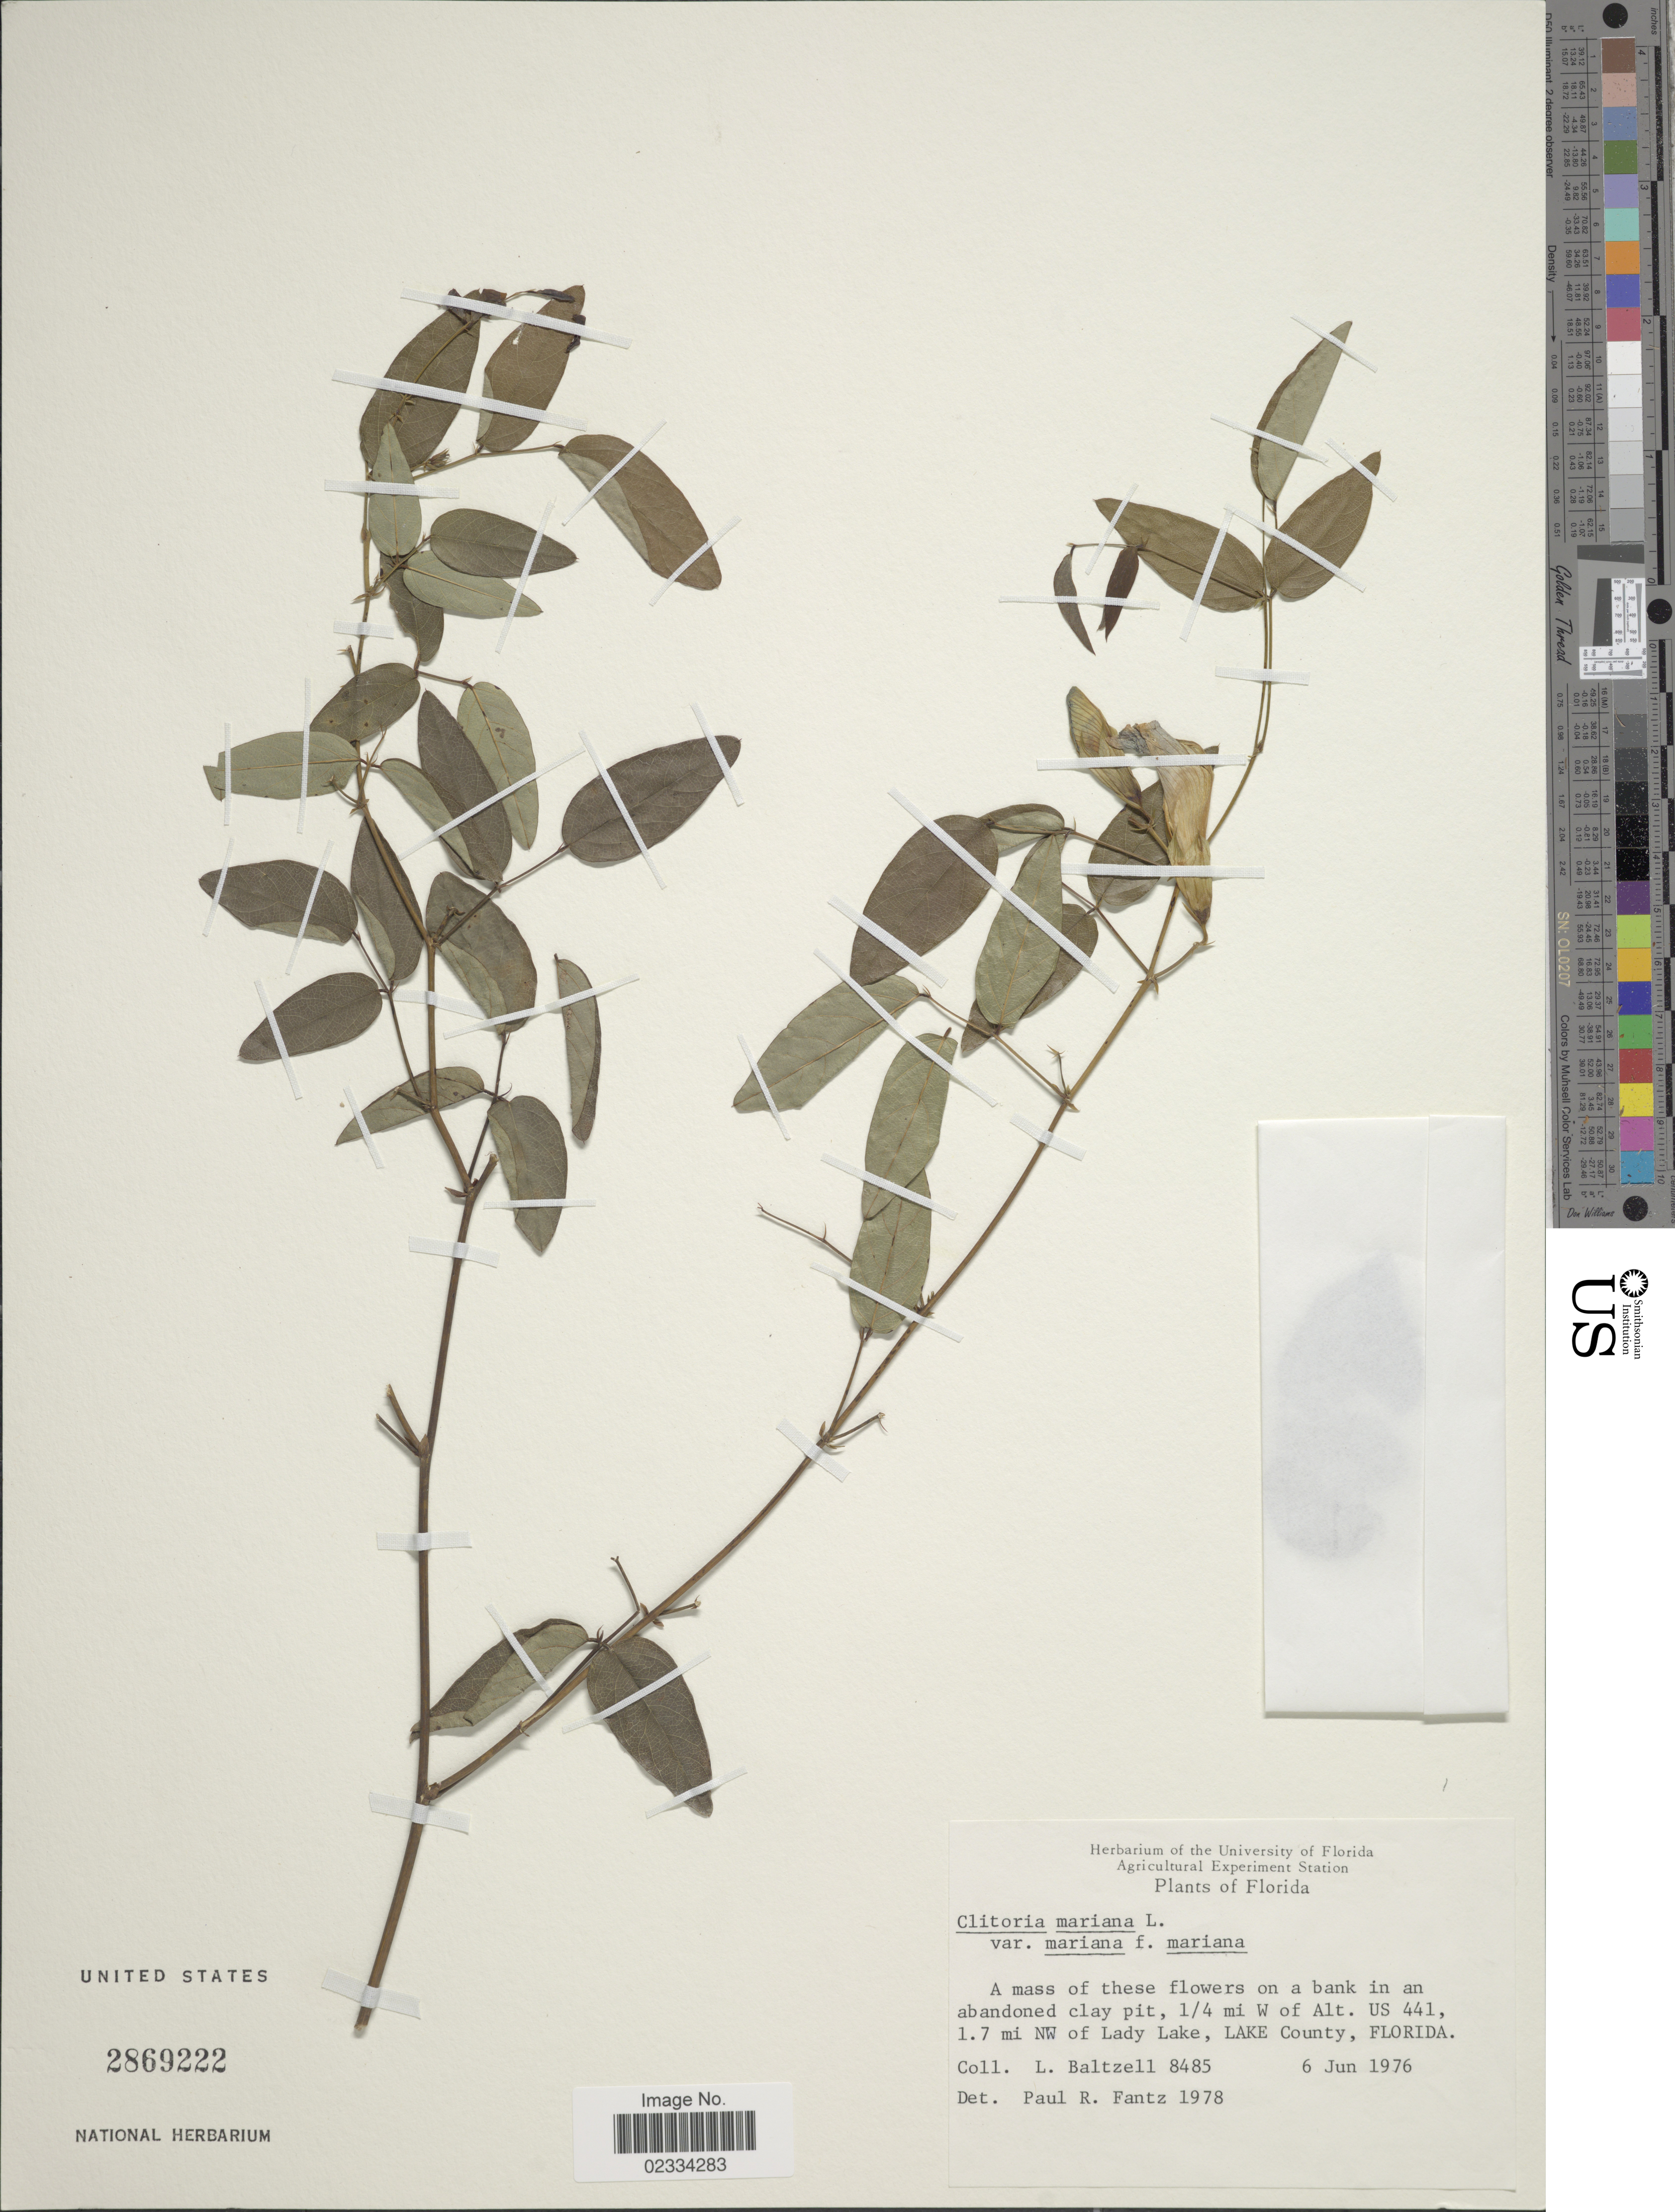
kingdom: Plantae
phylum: Tracheophyta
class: Magnoliopsida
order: Fabales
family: Fabaceae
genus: Clitoria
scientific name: Clitoria mariana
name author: L.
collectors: L. Baltzell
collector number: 8485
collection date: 1976-06-06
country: United States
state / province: Florida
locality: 1/4 mi W of Alt. US 441, 1.7 mi NW of Lady Lake, Lake County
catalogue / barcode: US 2869222